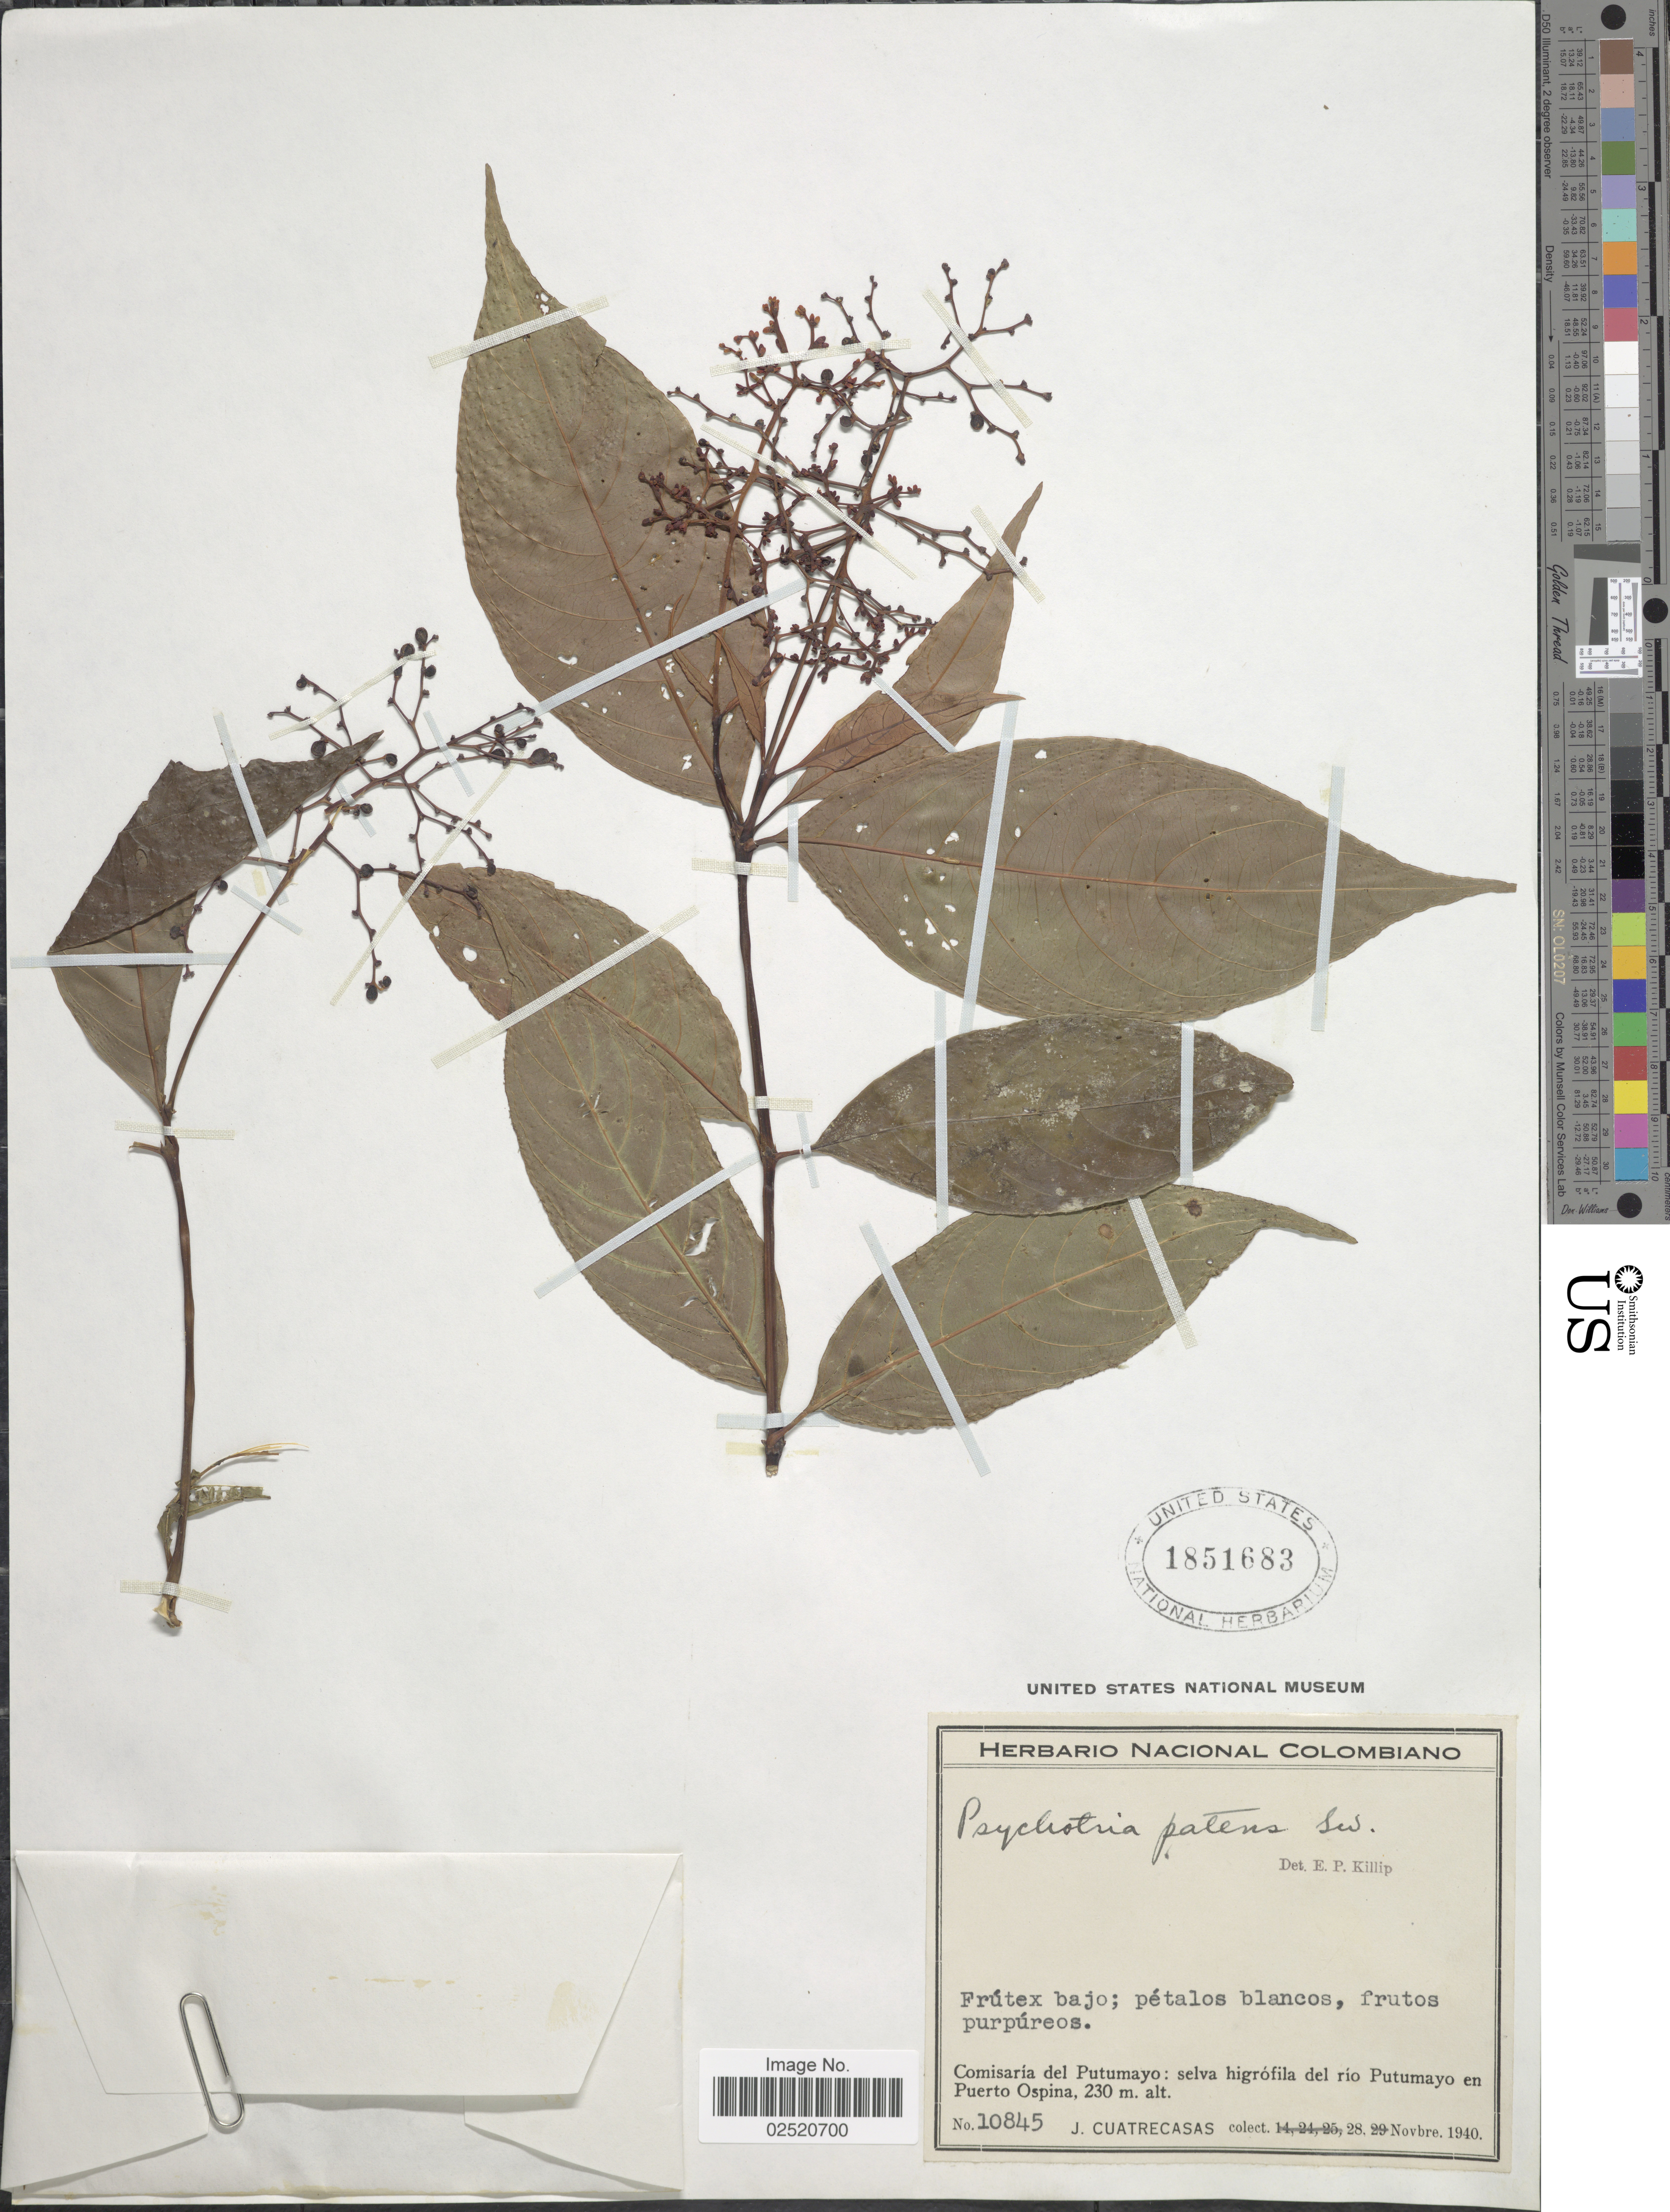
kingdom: Plantae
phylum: Tracheophyta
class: Magnoliopsida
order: Gentianales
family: Rubiaceae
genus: Psychotria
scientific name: Psychotria sp.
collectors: J. Cuatrecasas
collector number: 10845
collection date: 1940-11-28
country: Colombia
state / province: Putumayo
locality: Selva higrófila del río Putumayo en Puerto Ospina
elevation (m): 230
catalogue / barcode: US 1851683